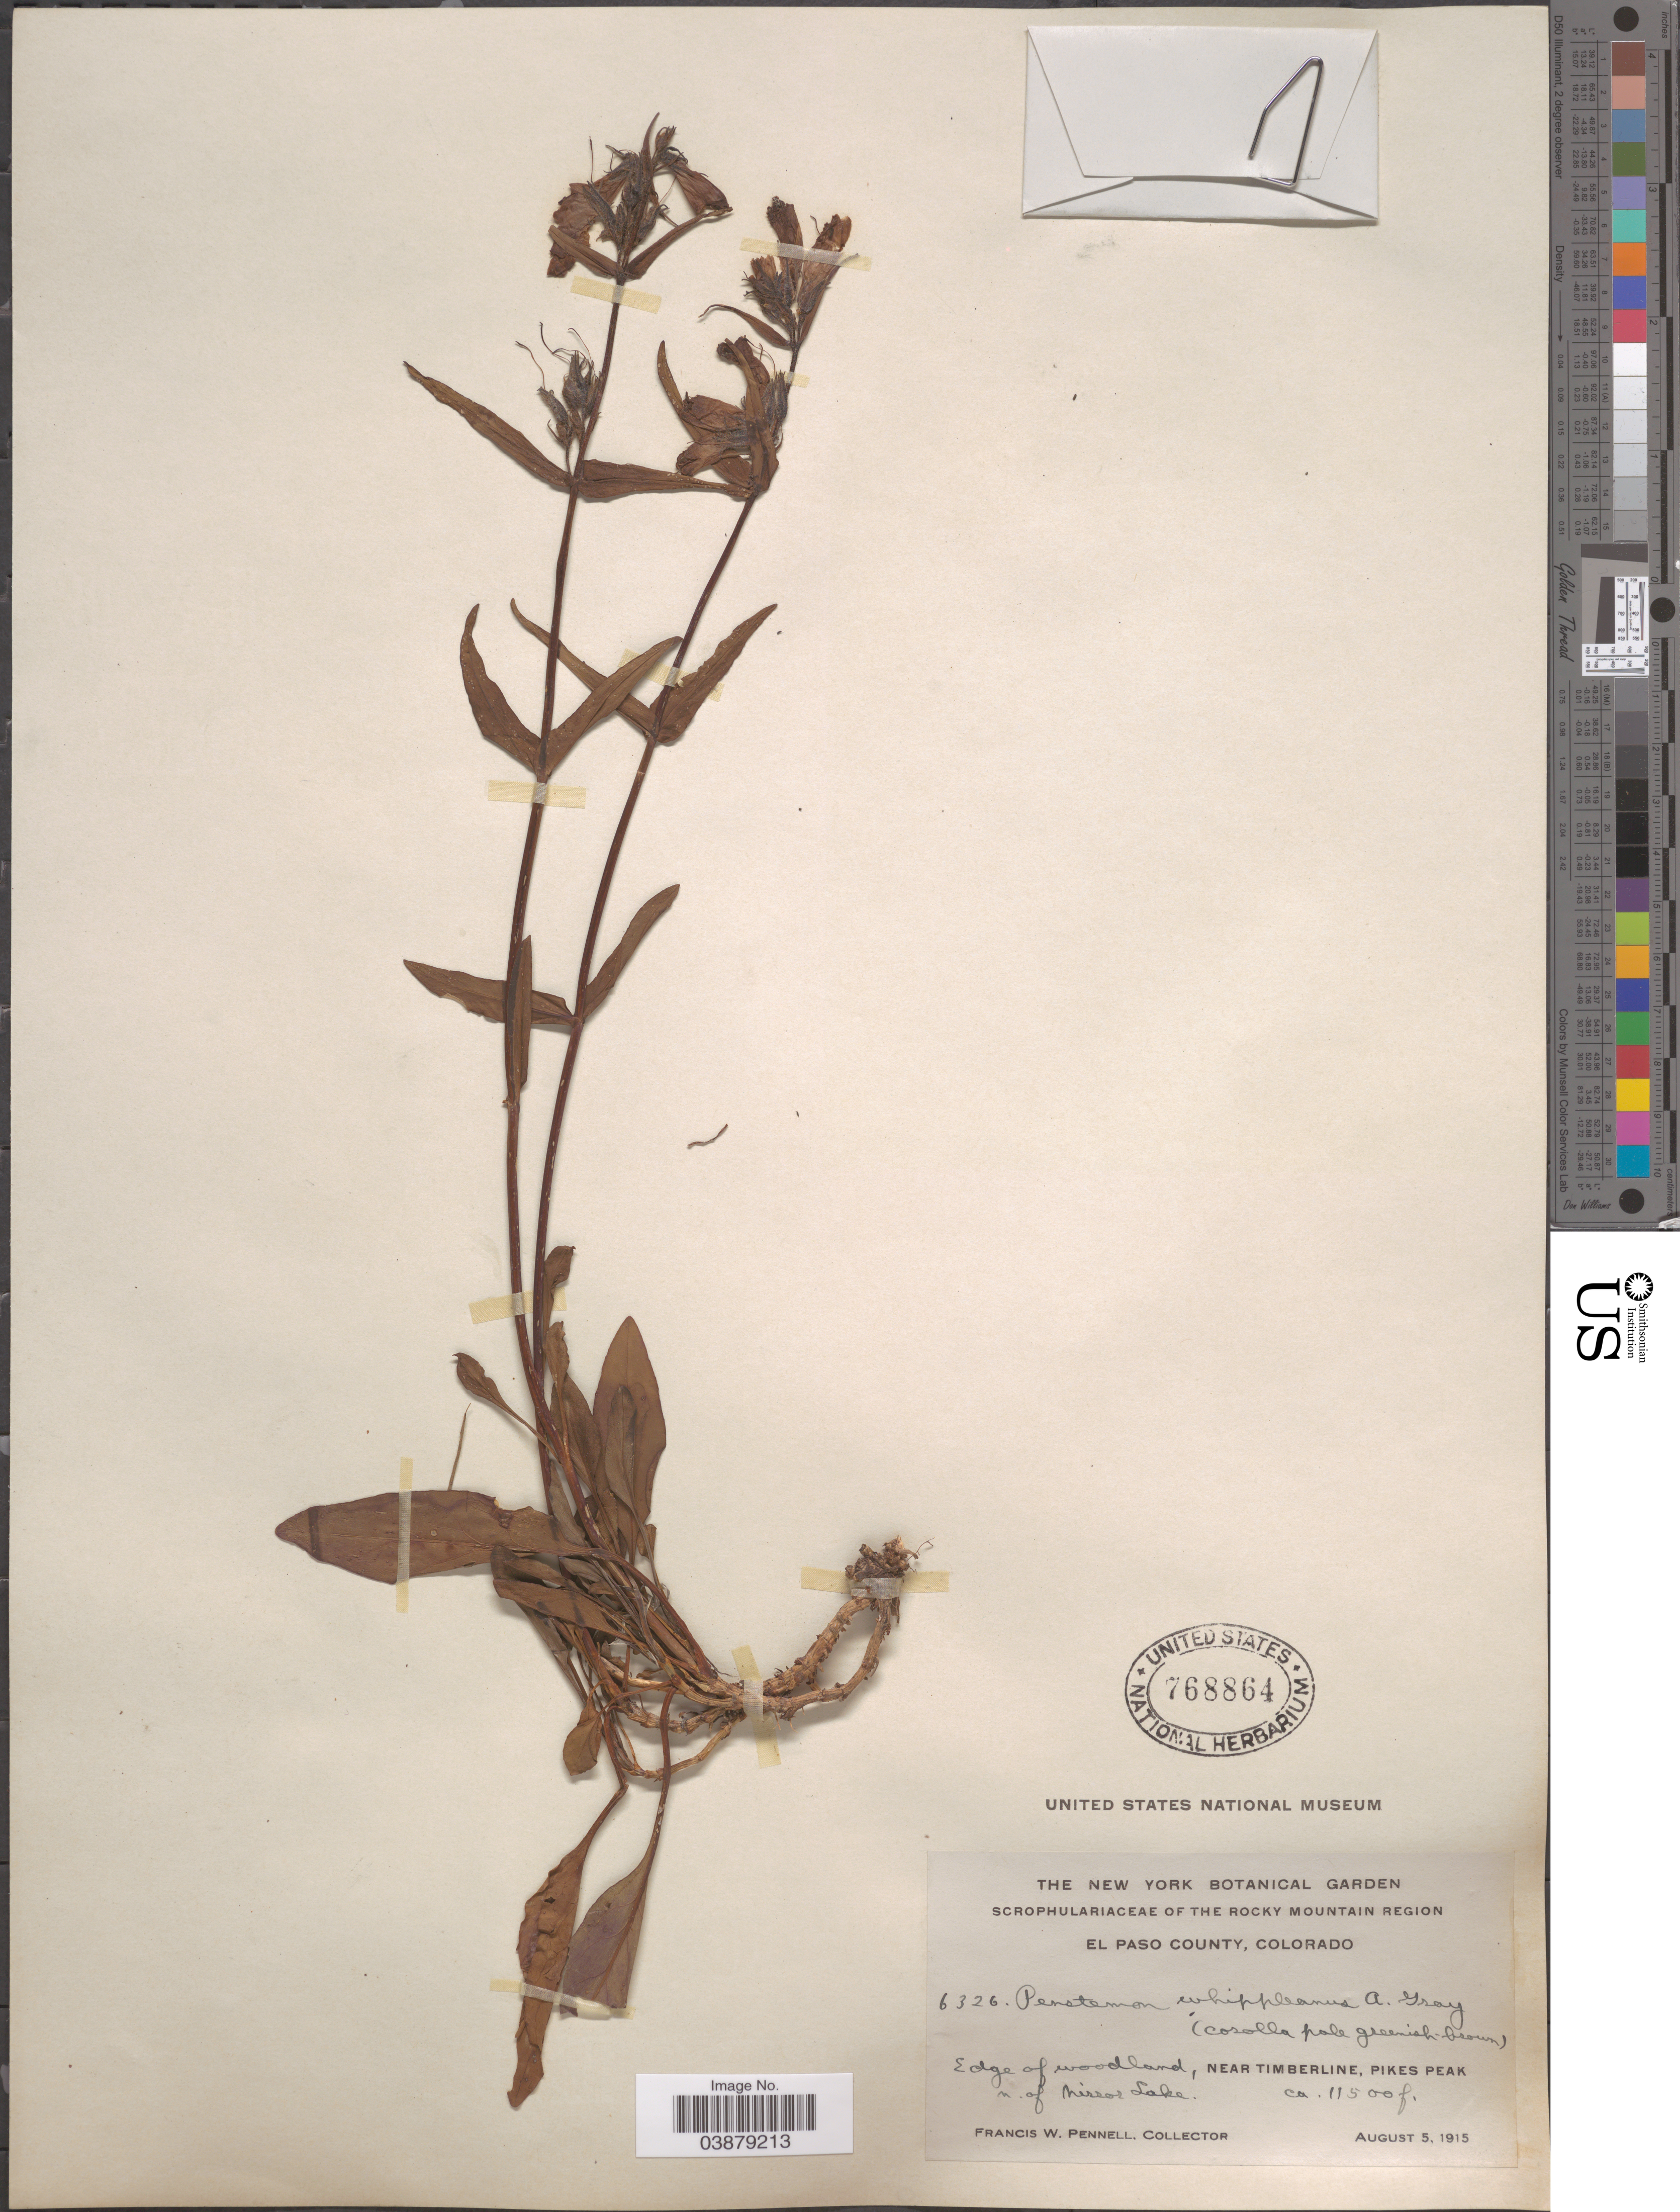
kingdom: Plantae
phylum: Tracheophyta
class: Magnoliopsida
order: Lamiales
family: Plantaginaceae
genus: Penstemon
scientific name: Penstemon whippleanus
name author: A. Gray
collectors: F. W. Pennell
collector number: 6326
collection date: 1915-08-05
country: United States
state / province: Colorado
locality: Rocky Mountain Region. El Paso County. Edge of woodland, near Timberline, Pikes Peak n. of Mirror Lake.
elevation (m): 3505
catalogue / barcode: US 768864